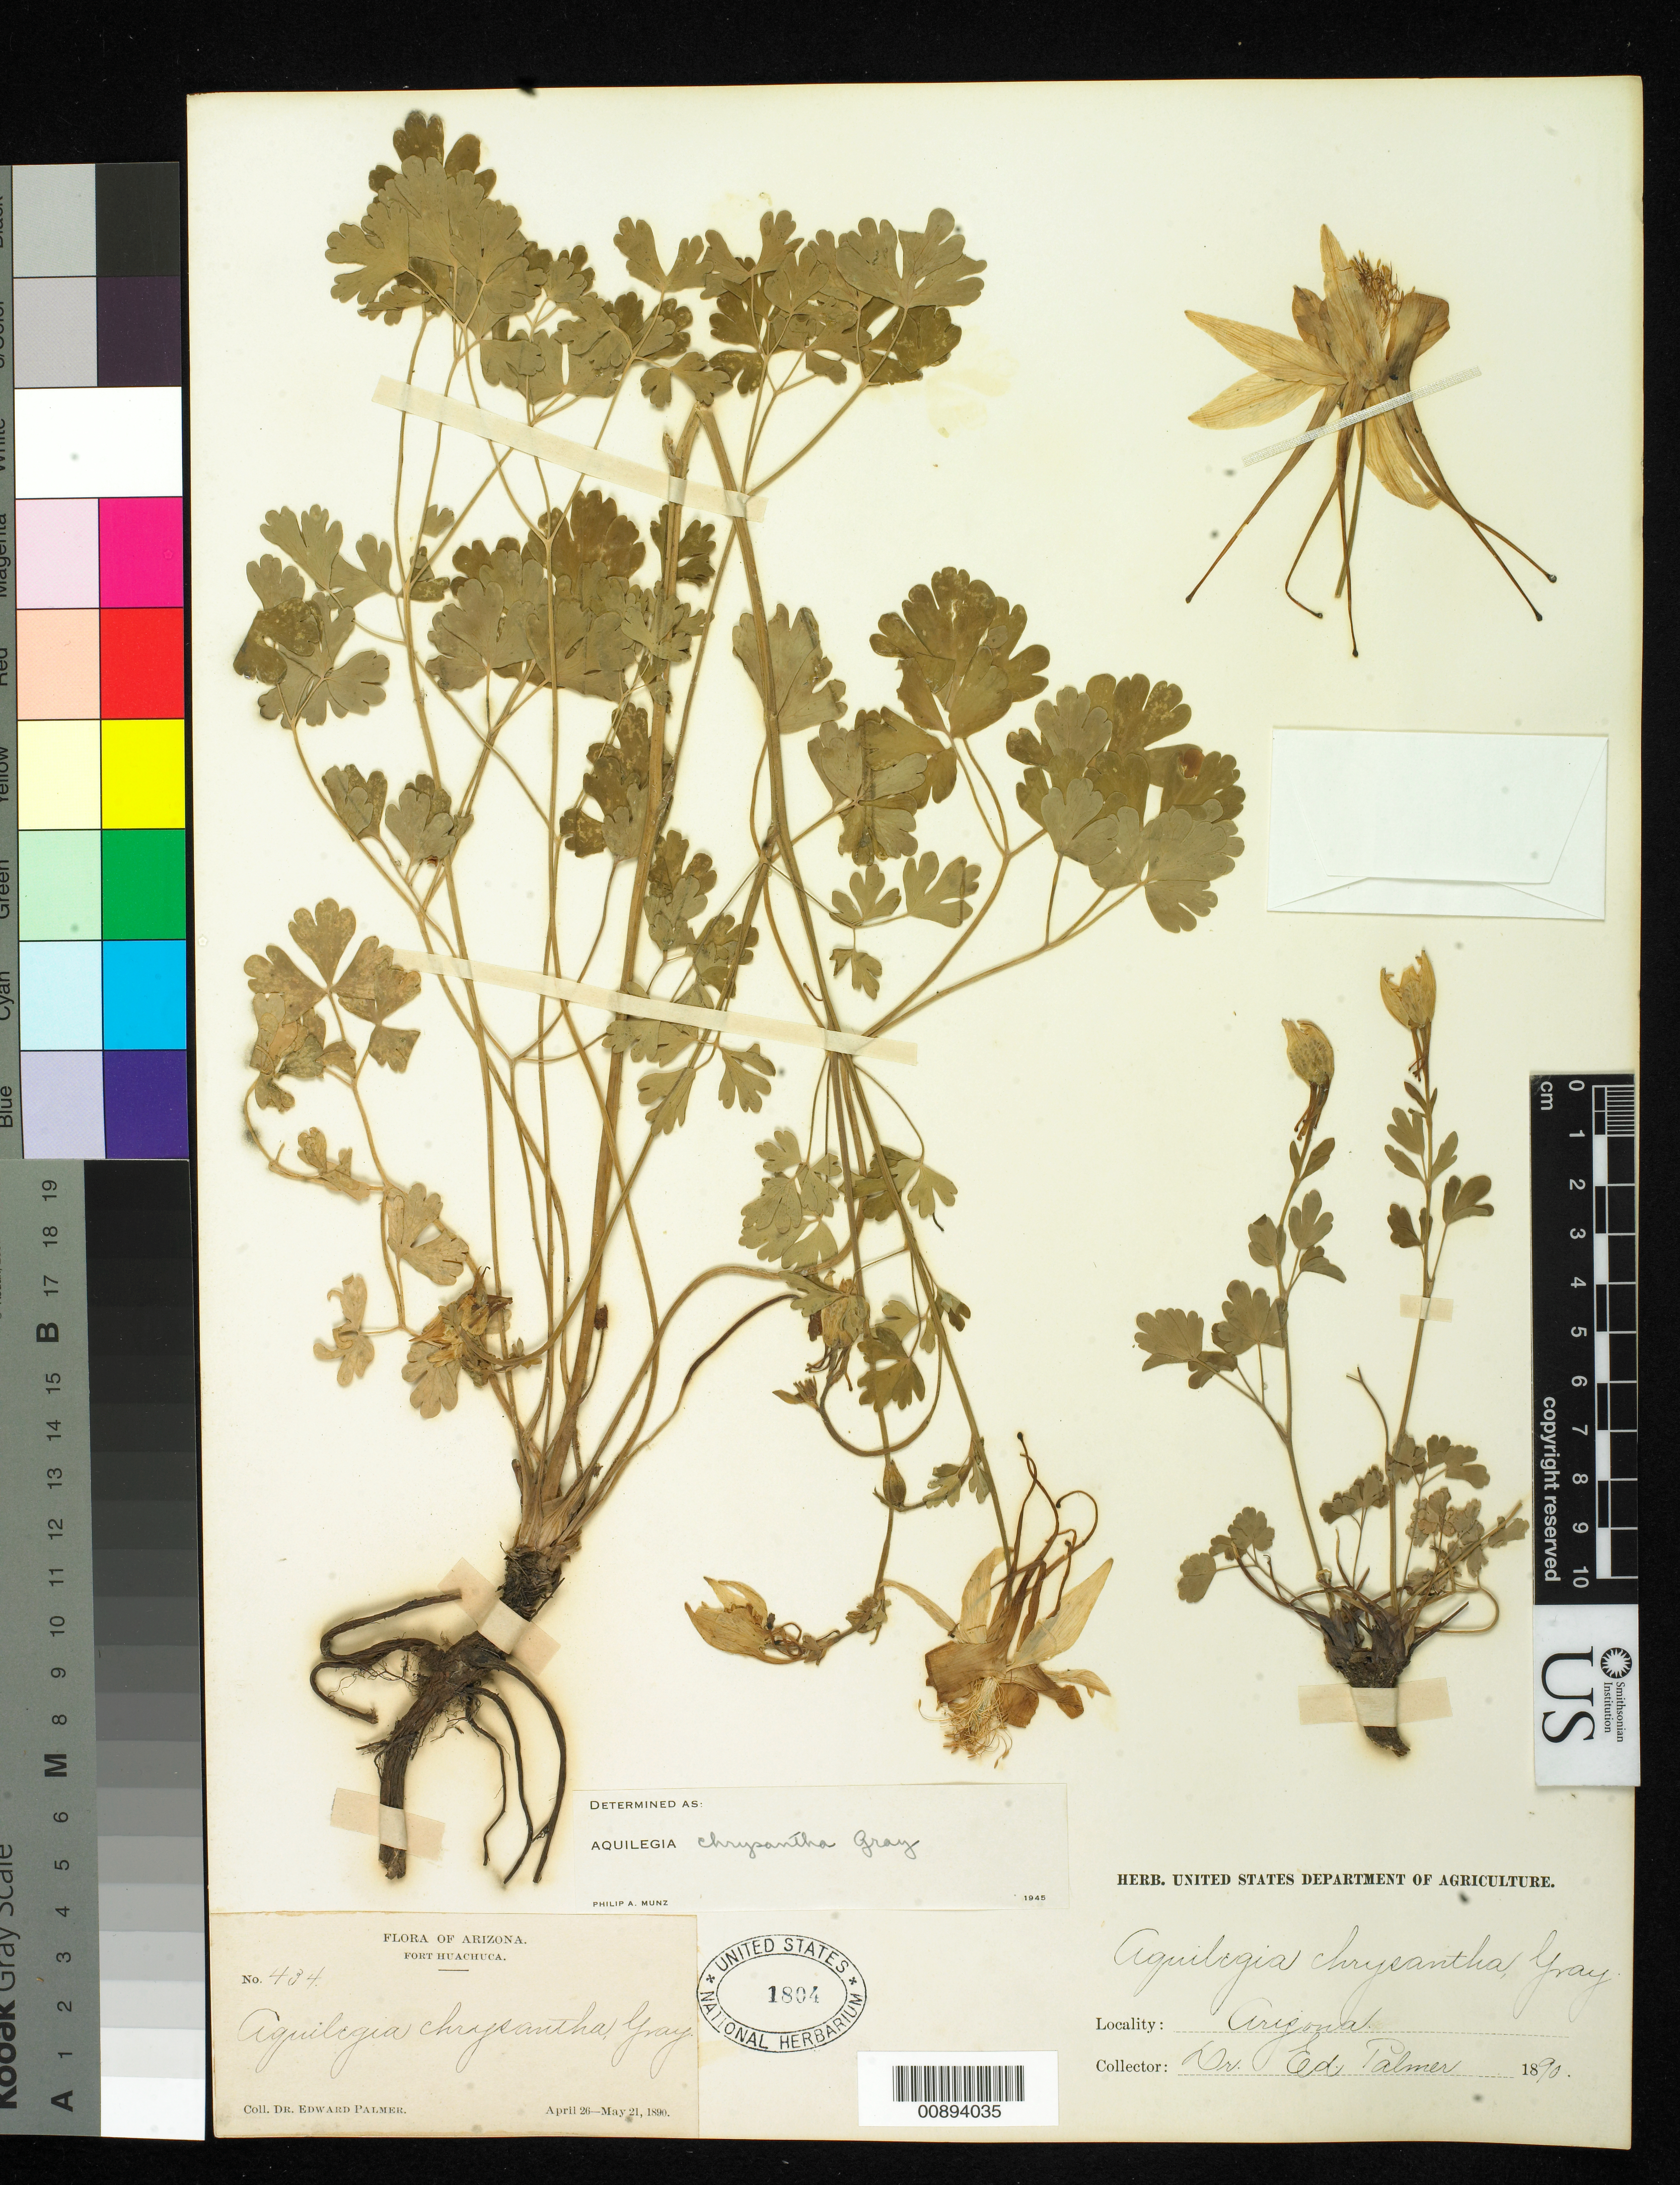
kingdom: Plantae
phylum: Tracheophyta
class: Magnoliopsida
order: Ranunculales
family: Ranunculaceae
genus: Aquilegia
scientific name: Aquilegia chrysantha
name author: A. Gray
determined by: Munz, Philip A.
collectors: E. Palmer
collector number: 434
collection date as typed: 26 Apr 1890 to 21 May 1890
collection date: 1890-04-26/1890-05-21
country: United States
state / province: Arizona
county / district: Cochise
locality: Fort Huachuca.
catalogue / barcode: US 1804